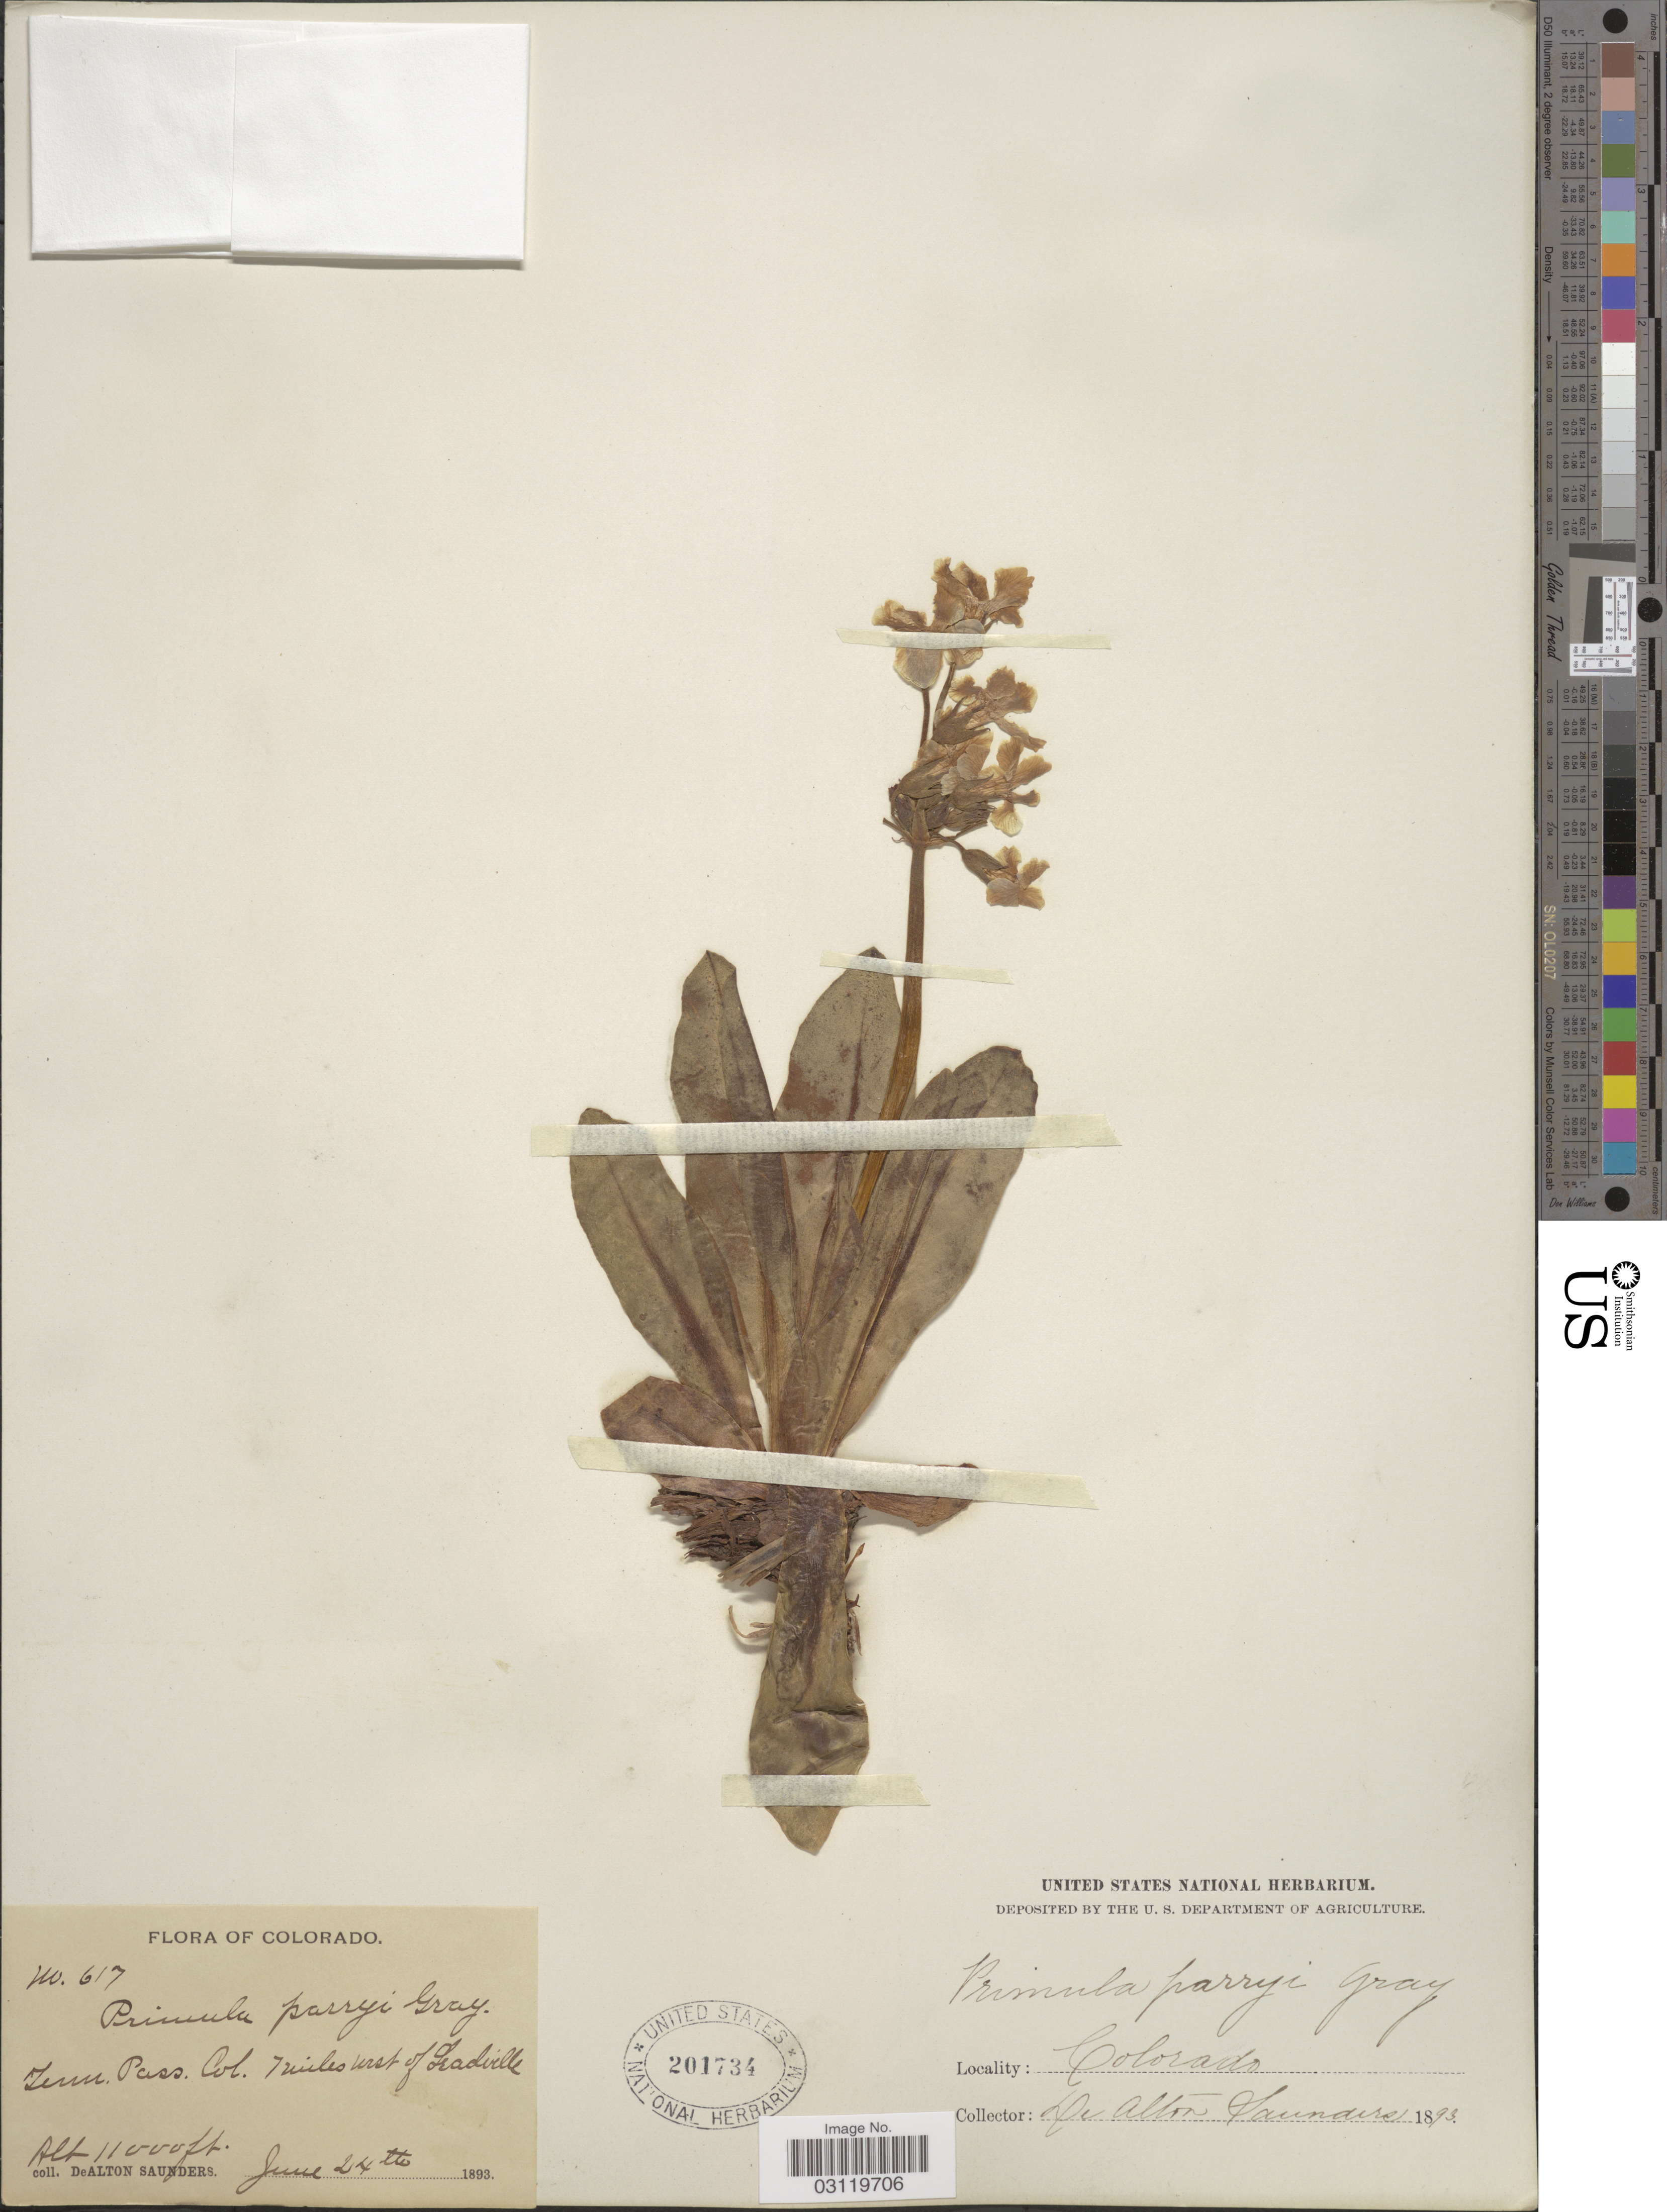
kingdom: Plantae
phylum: Tracheophyta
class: Magnoliopsida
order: Ericales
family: Primulaceae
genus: Primula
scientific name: Primula parryi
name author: A. Gray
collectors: D. A. Saunders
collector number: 617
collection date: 1893-06-24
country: United States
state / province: Colorado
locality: Tenn. (Tennessee) Pass. Col. 7 miles west of Leadville.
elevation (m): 3353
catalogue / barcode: US 201734